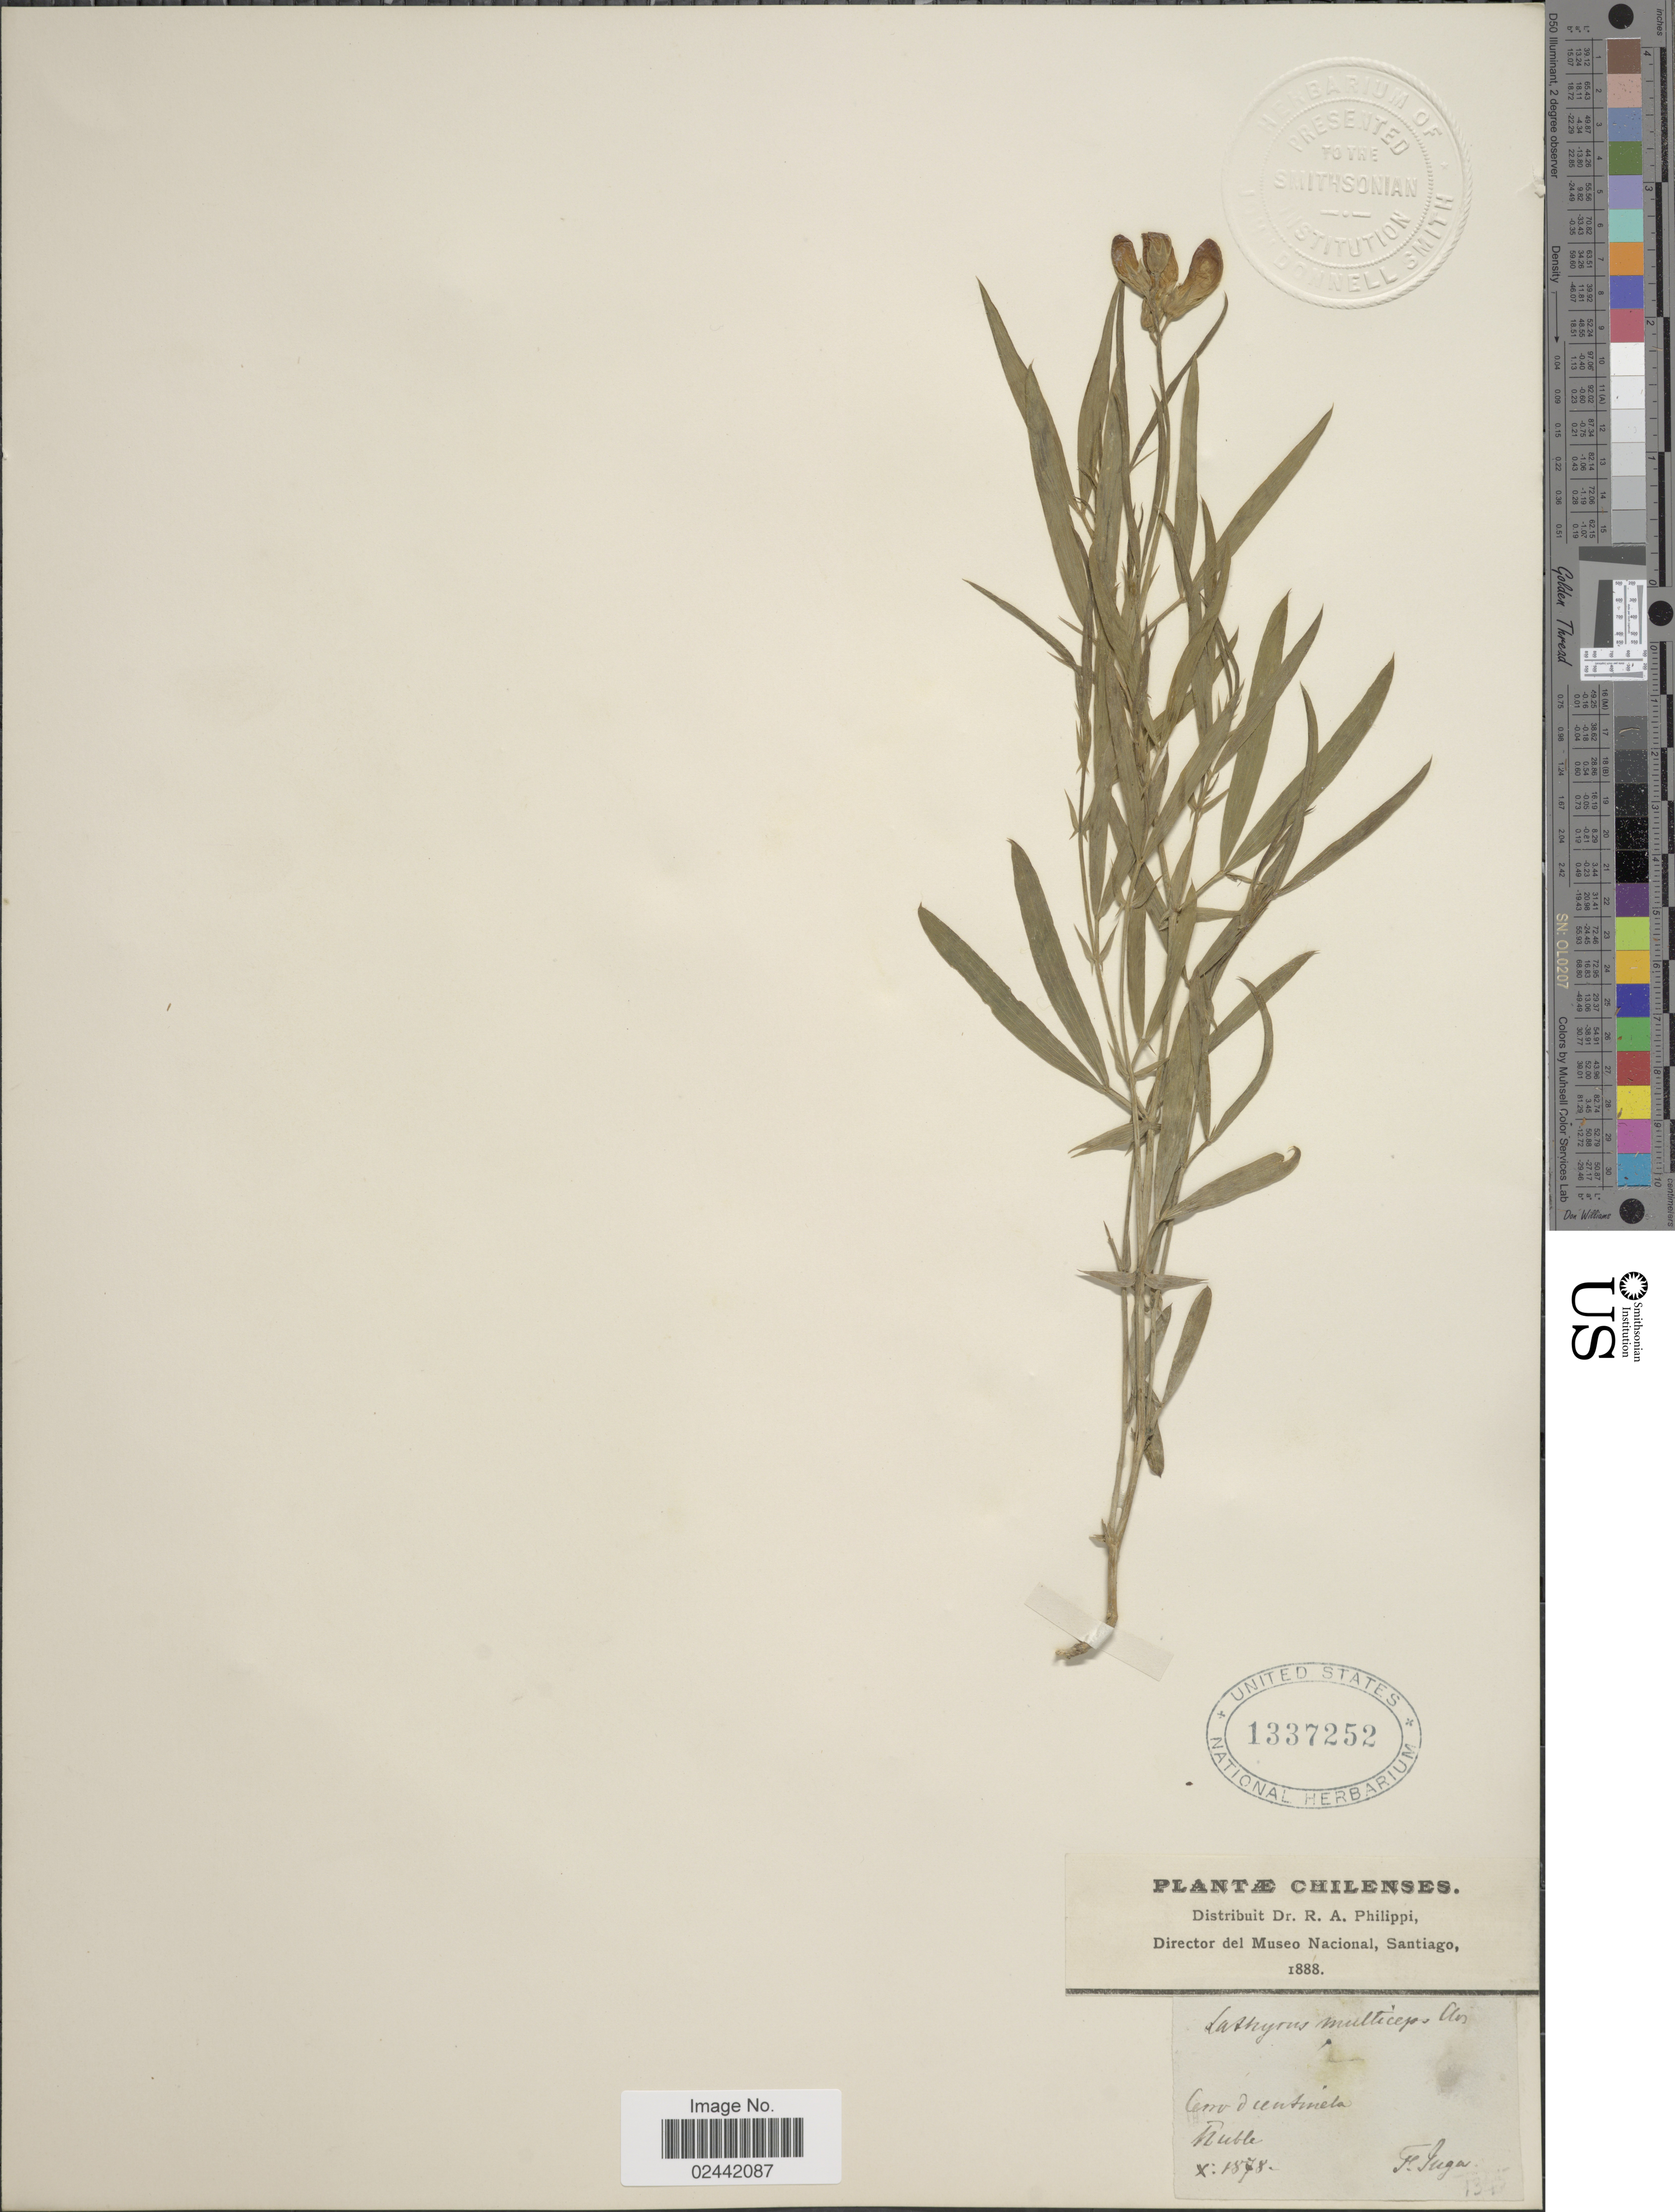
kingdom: Plantae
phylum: Tracheophyta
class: Magnoliopsida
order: Fabales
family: Fabaceae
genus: Lathyrus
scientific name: Lathyrus multiceps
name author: Clos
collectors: F. Puga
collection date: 1878-10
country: Chile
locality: Chilenses. Cerro d Centinela. Ñuble.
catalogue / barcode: US 1337252